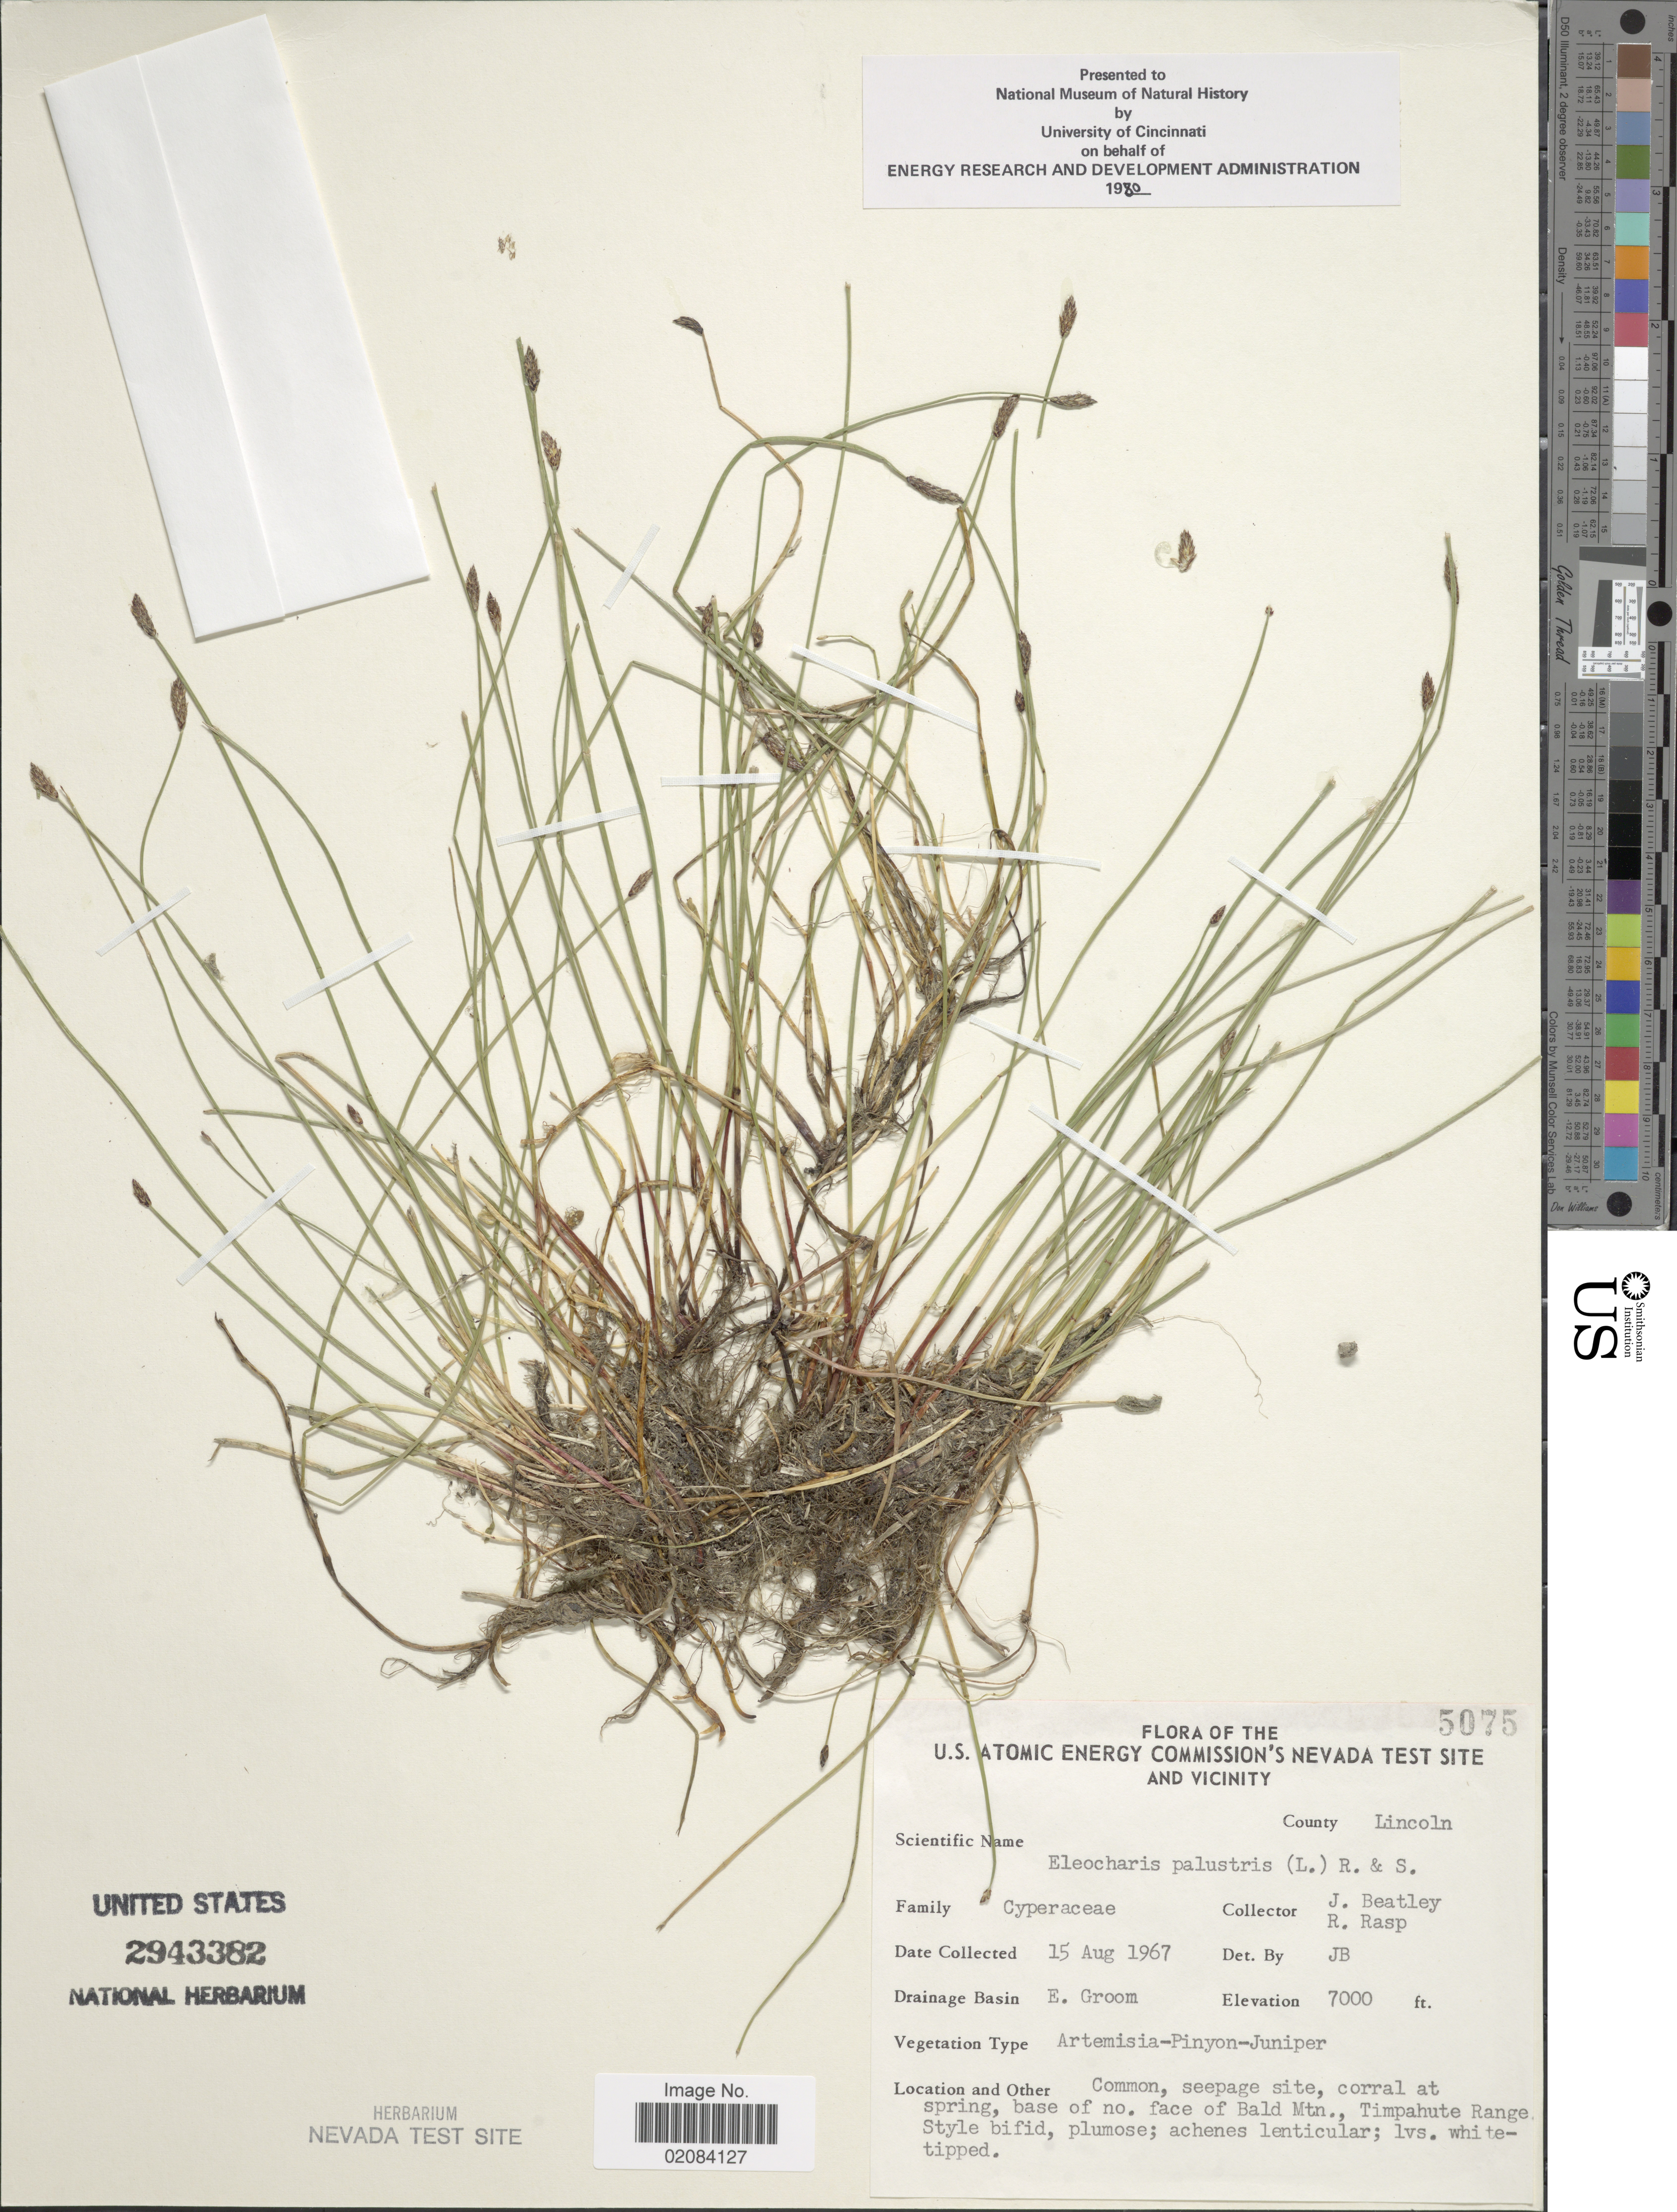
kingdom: Plantae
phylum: Tracheophyta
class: Liliopsida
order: Poales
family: Cyperaceae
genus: Eleocharis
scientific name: Eleocharis palustris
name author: (L.) Roem. & Schult.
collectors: J. C. Beatley & R. Rasp.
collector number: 5075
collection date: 1967-08-15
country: United States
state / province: Nevada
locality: U.S. Atomic Energy comissions's Nevada Test Site and Vicinity, County Nye, E. Groom. corral at spring, base of no. face of Bald Mtn., Timpahute Range Style bifid, plumose.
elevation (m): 2134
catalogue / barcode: US 2943382